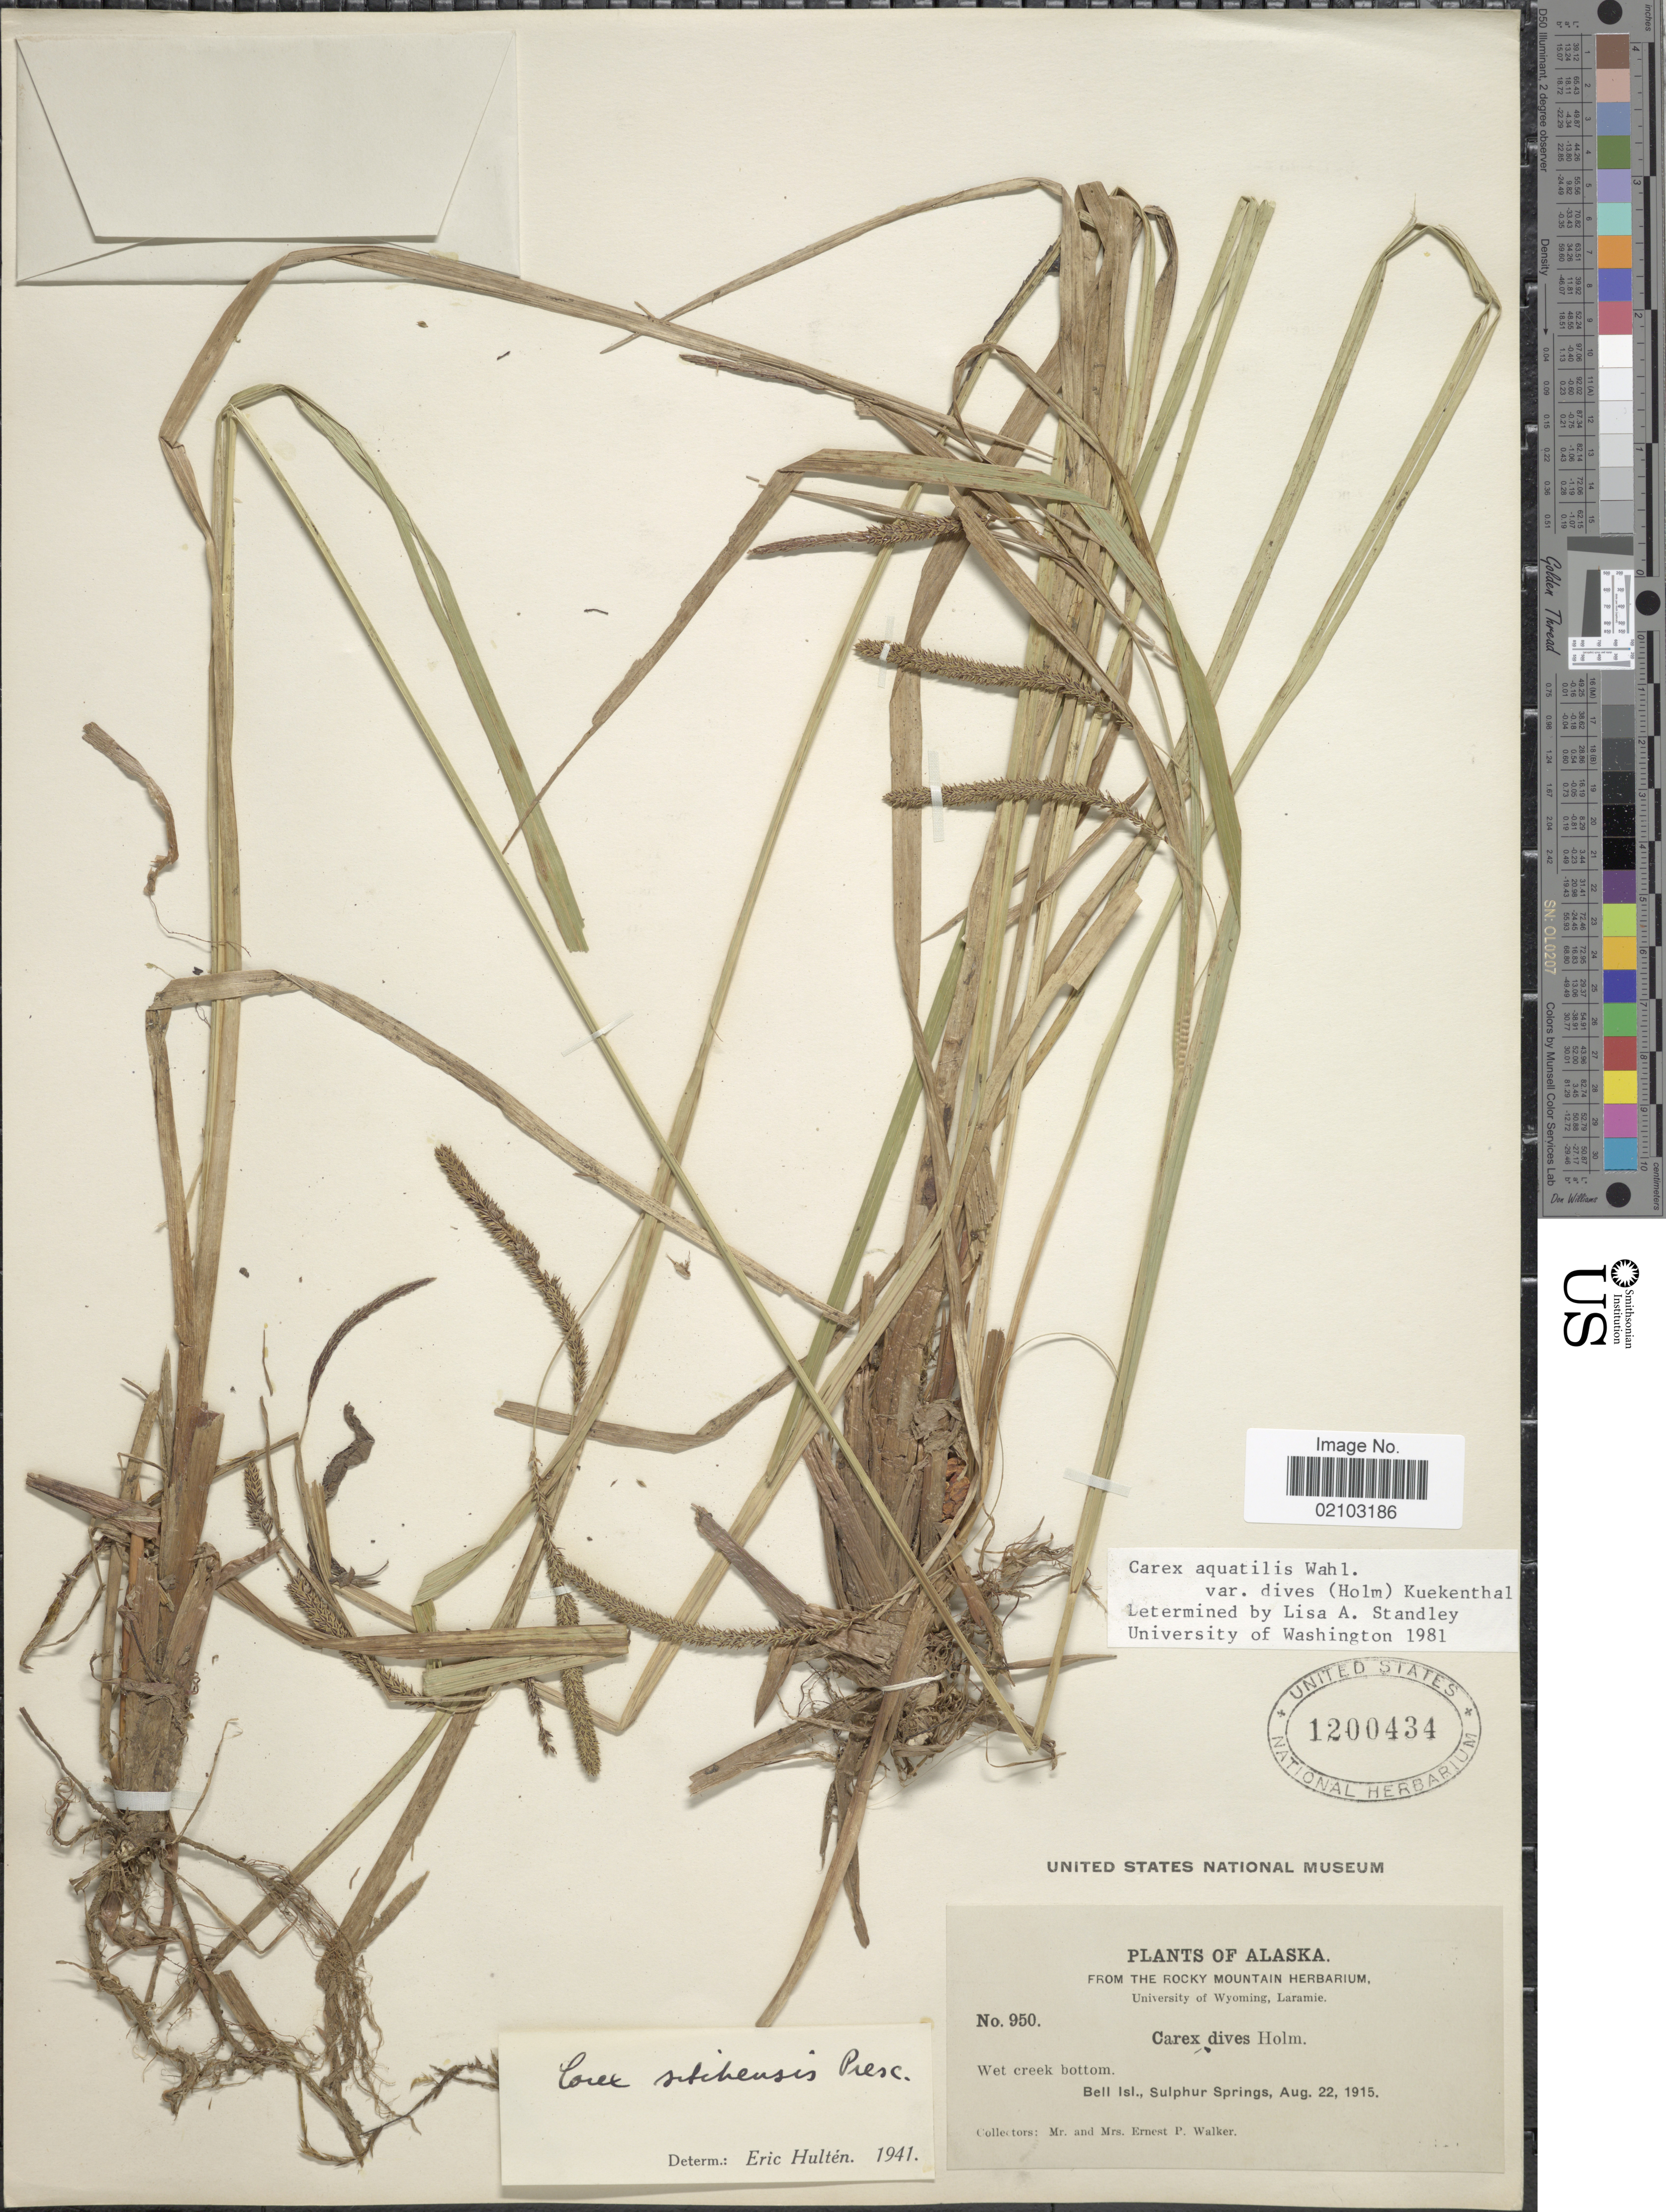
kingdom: Plantae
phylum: Tracheophyta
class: Liliopsida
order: Poales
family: Cyperaceae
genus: Carex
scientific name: Carex aquatilis var. dives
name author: (Holm) Kük.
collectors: E. P. Walker & E. Walker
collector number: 950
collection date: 1915-08-22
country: United States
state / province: Alaska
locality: Bell Isl., Sulphur Springs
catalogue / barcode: US 1200434